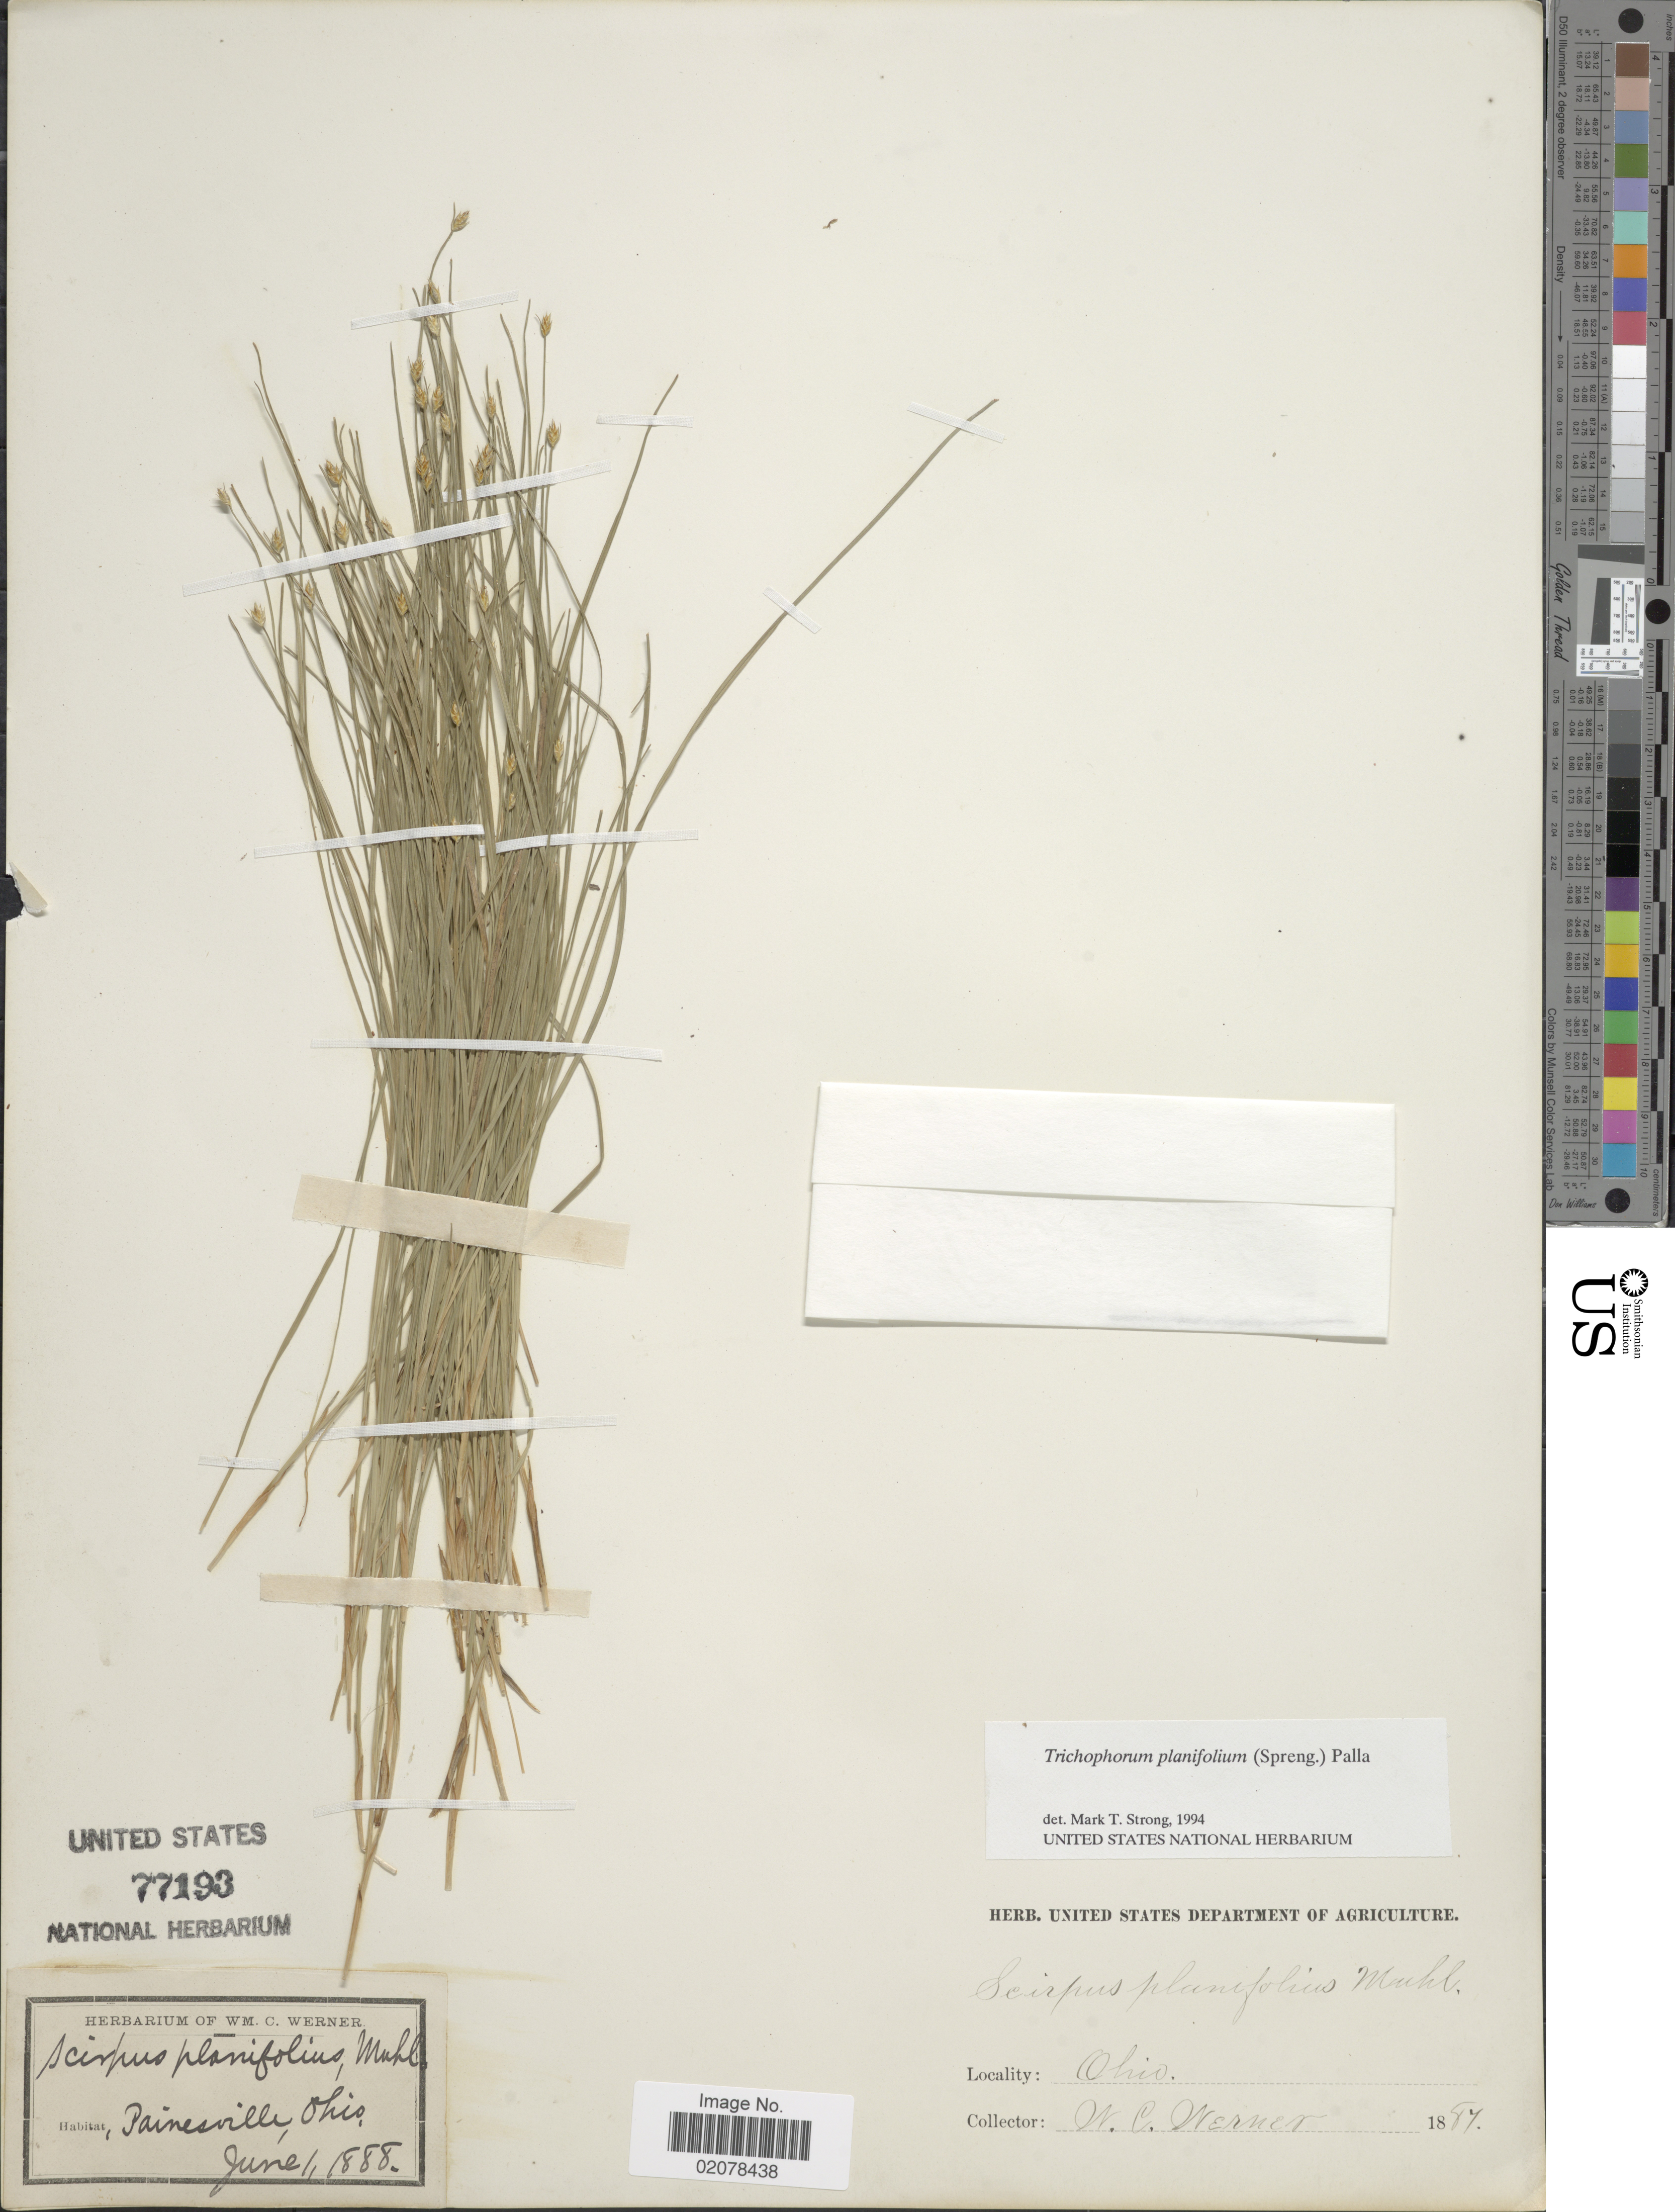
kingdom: Plantae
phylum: Tracheophyta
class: Liliopsida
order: Poales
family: Cyperaceae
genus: Trichophorum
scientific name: Trichophorum planifolium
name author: (Spreng.) Palla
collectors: W. Werner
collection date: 1888-06-01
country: United States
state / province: Ohio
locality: Painesville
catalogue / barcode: US 77193